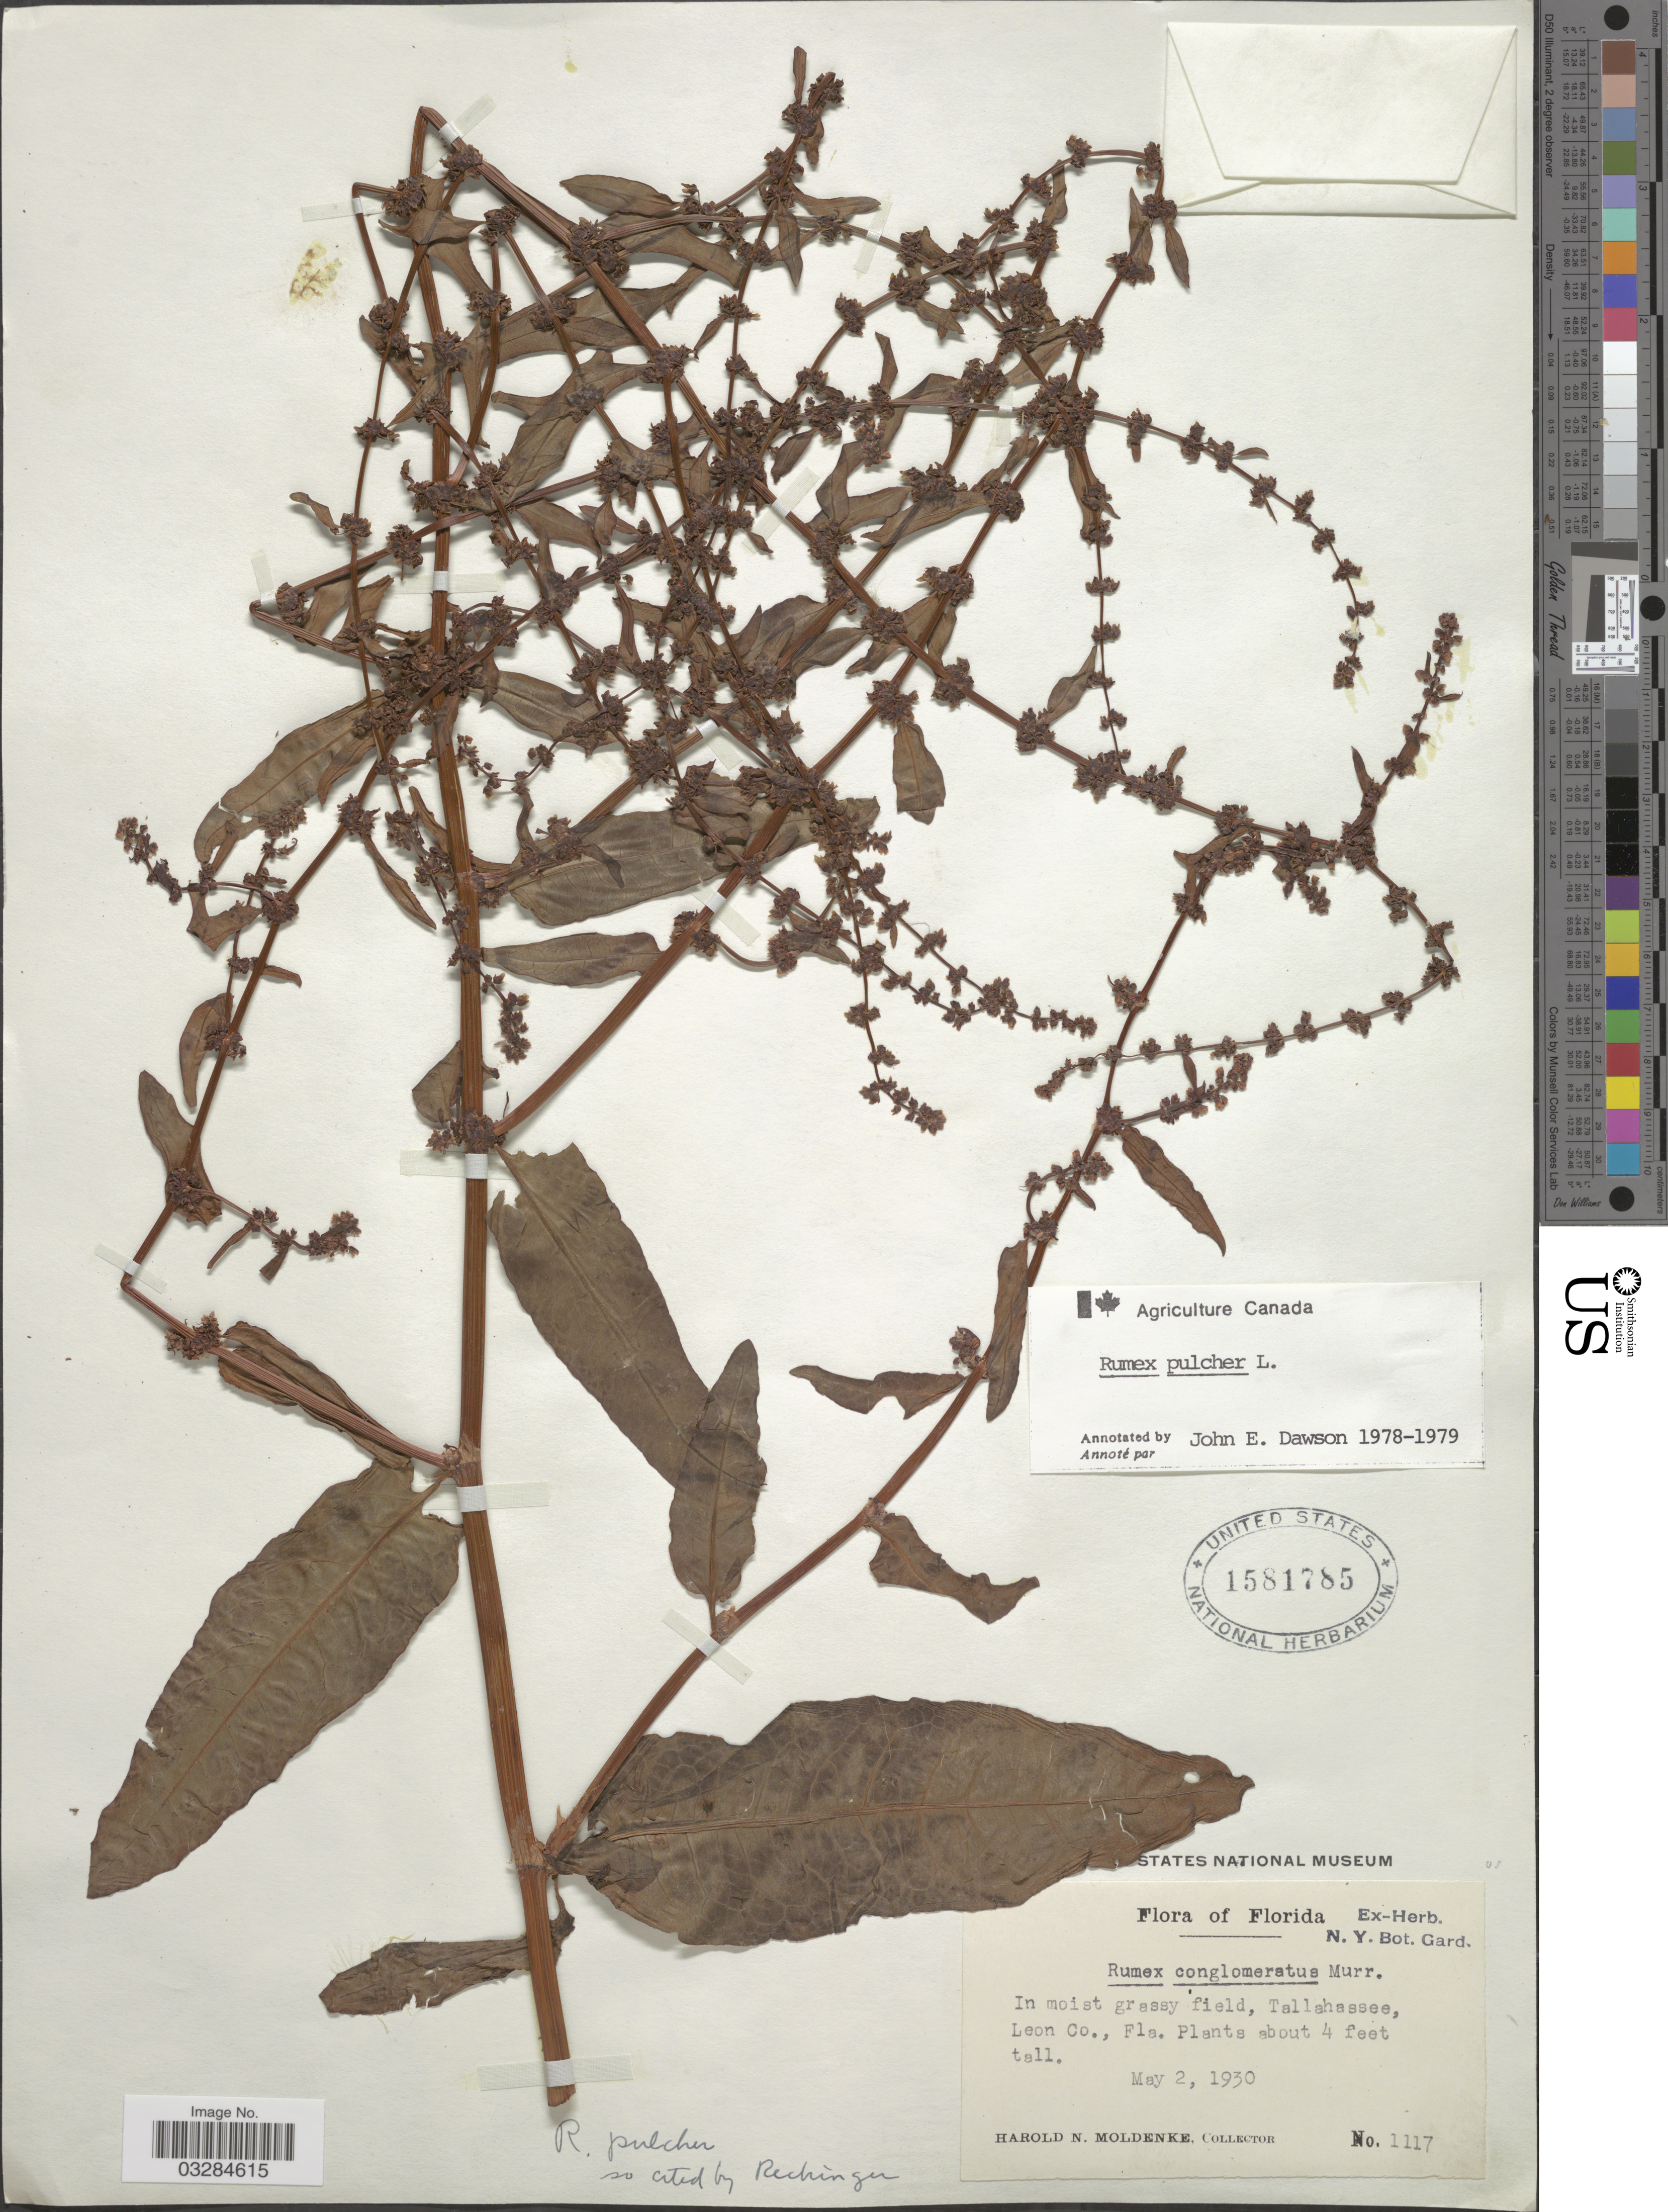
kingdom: Plantae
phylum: Tracheophyta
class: Magnoliopsida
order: Caryophyllales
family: Polygonaceae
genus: Rumex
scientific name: Rumex pulcher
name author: L.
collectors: H. N. Moldenke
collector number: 1117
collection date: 1930-05-02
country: United States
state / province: Florida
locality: In moist grassy field, Tallahassee, Leon Co., Fla.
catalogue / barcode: US 1581785